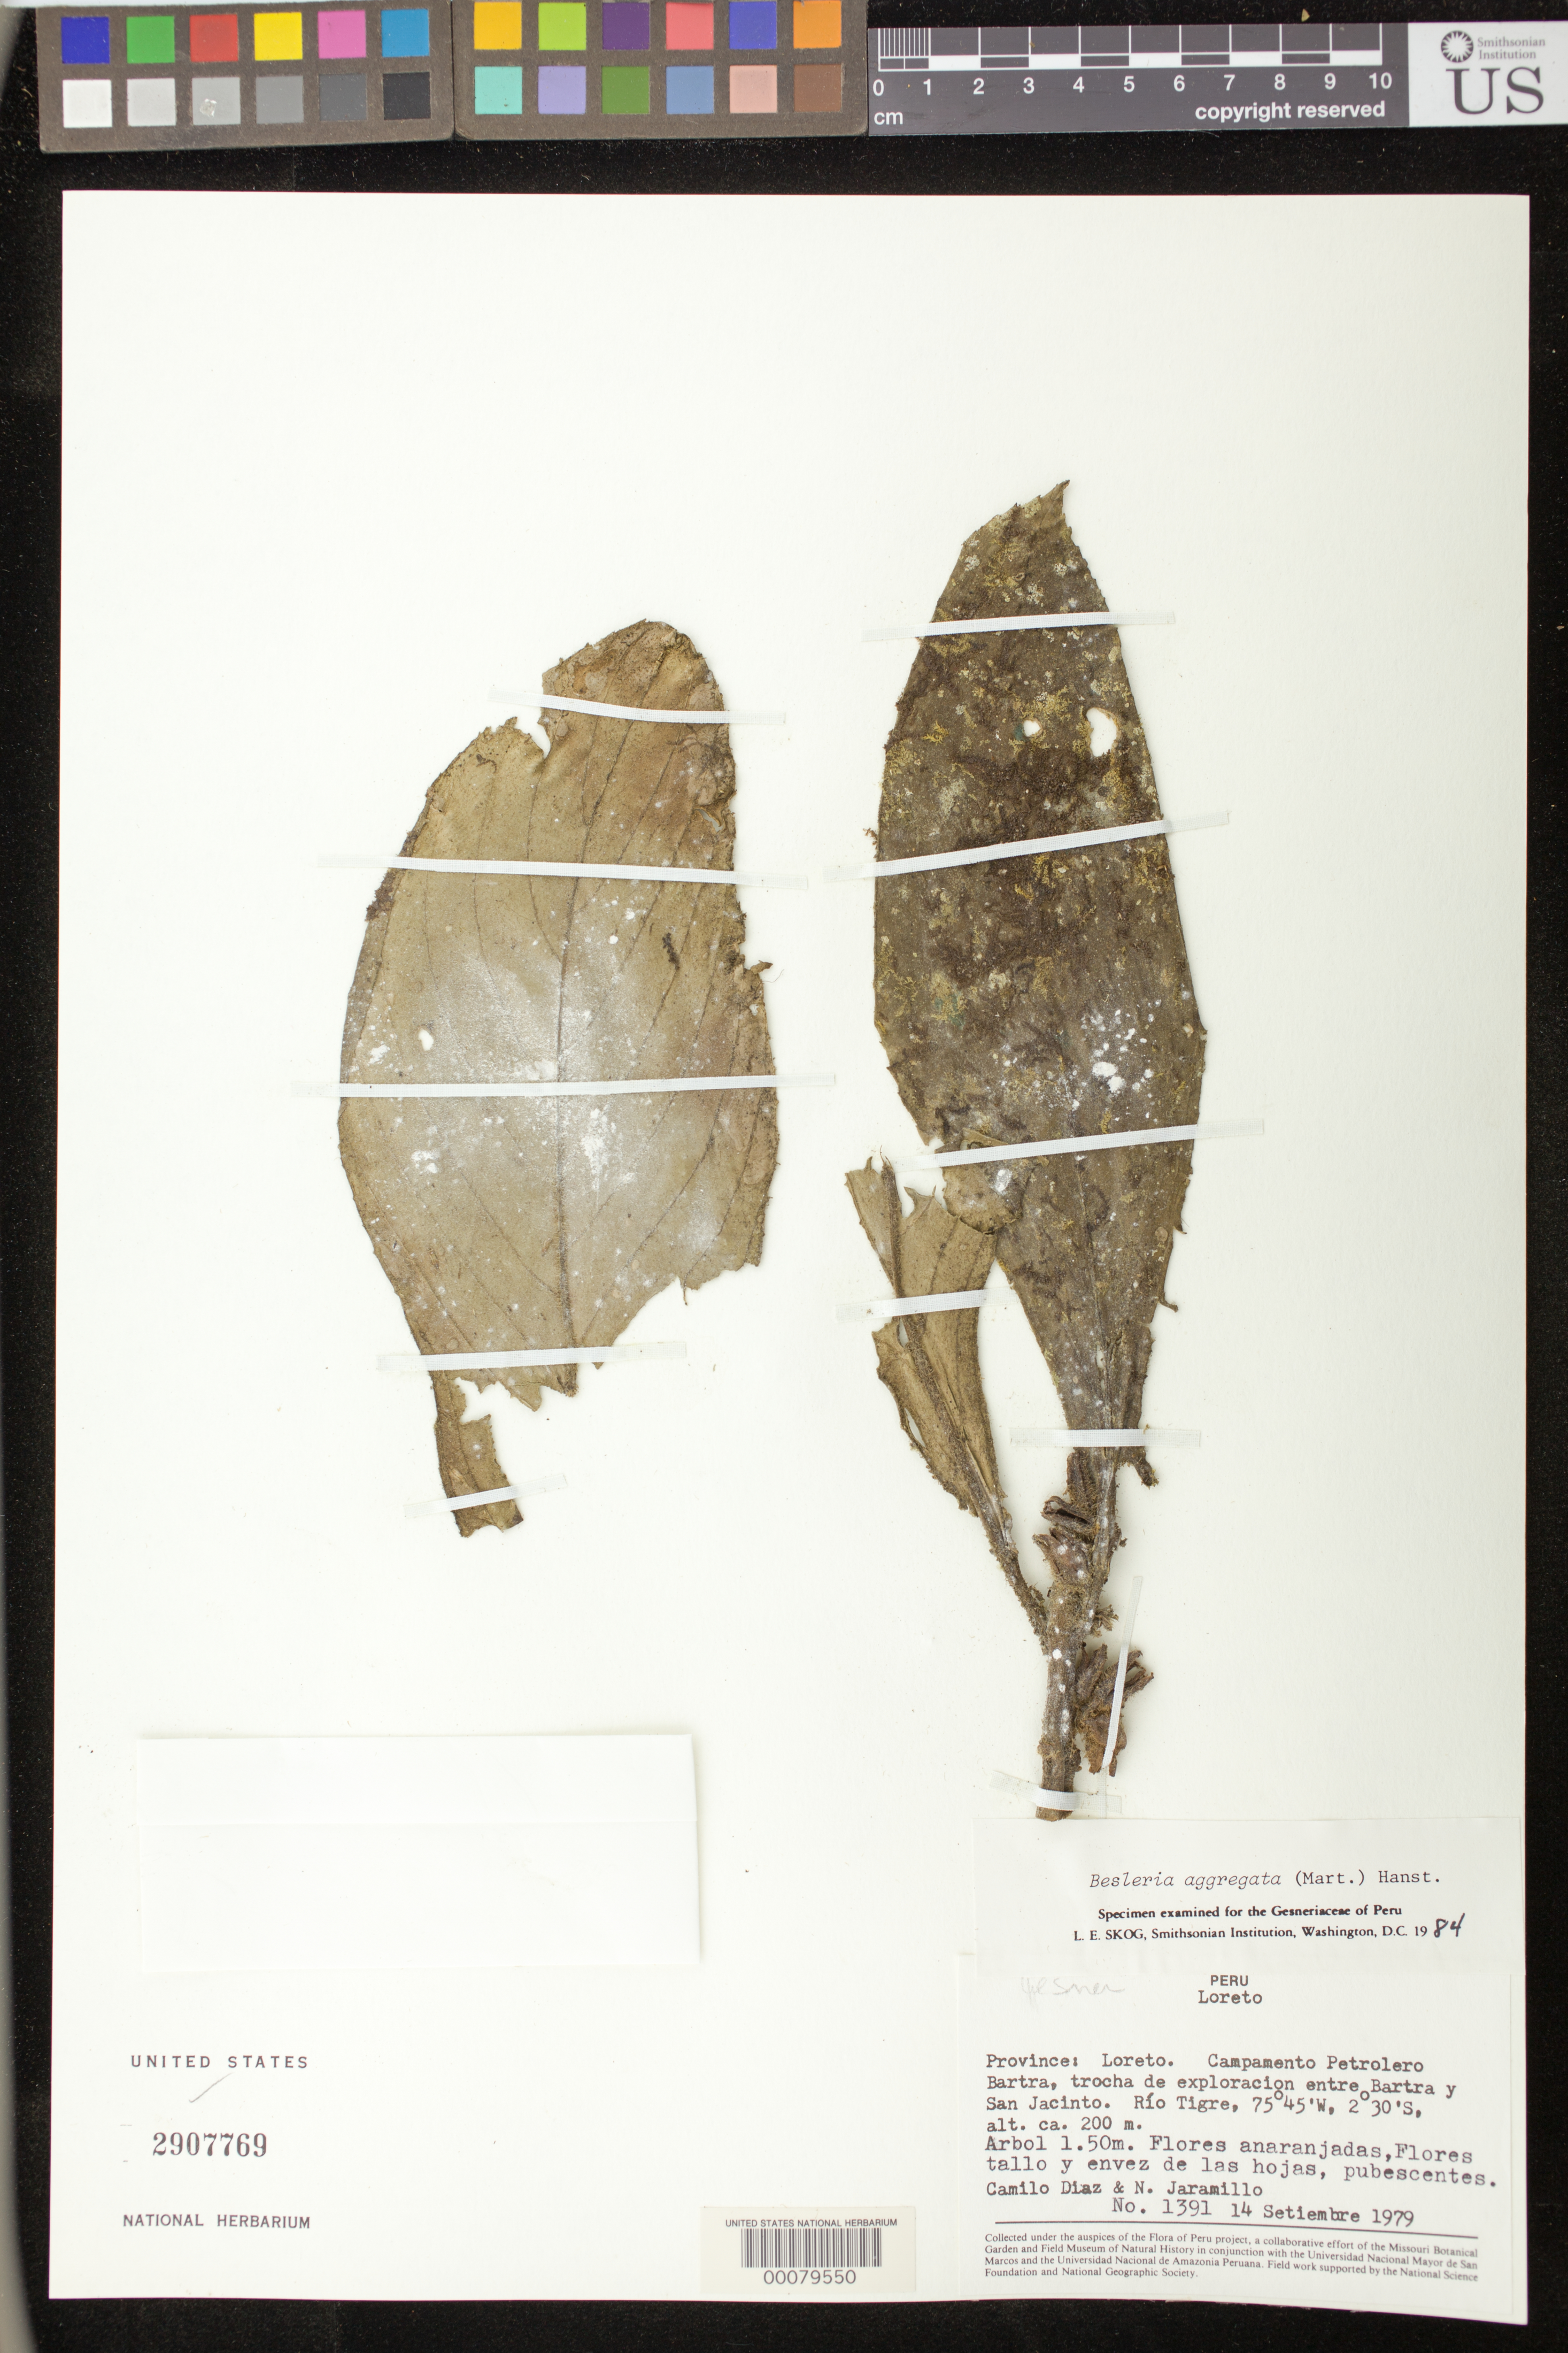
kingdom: Plantae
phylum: Tracheophyta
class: Magnoliopsida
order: Lamiales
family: Gesneriaceae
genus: Besleria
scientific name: Besleria aggregata var. aggregata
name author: (Mart.) Hanst.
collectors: C. Díaz S. & N. Jaramillo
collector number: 1391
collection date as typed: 14 Sep 1979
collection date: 1979-09-14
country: Peru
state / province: Loreto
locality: Campamento Petrolero Bartra, exploration trail between Bartra and San Jacinto, Rio Tigre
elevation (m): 200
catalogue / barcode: US 2907769